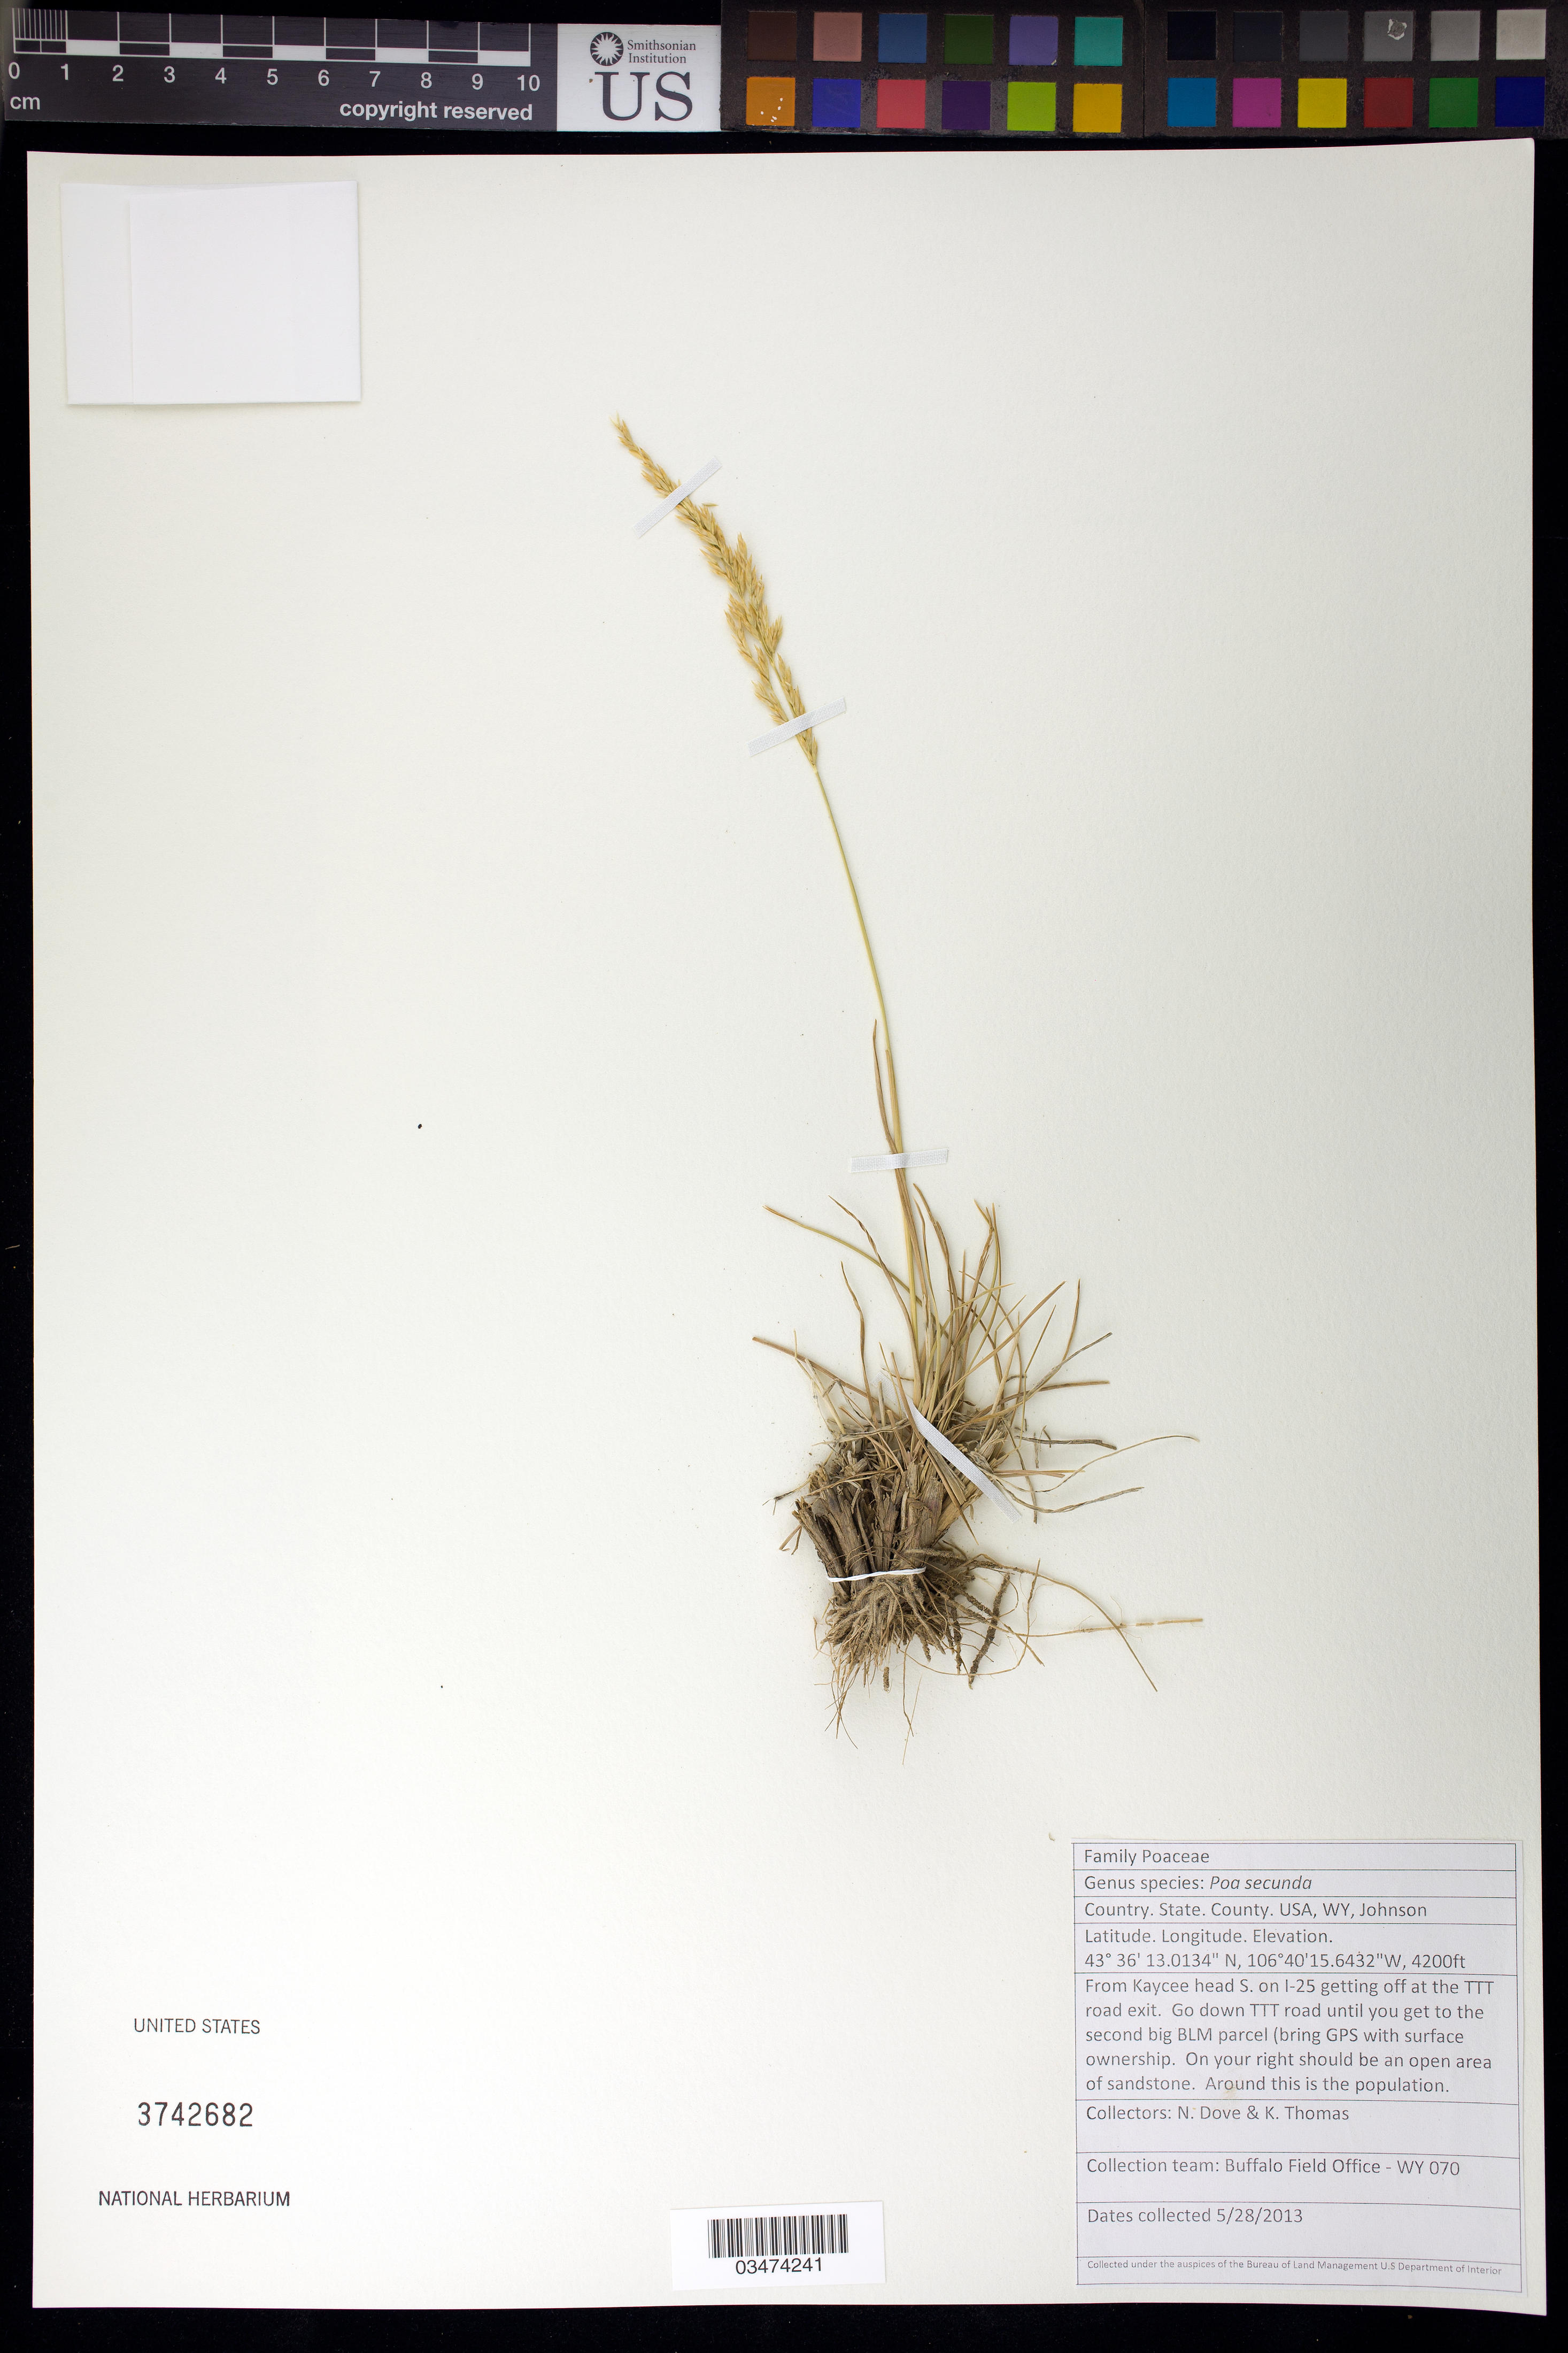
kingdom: Plantae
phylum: Tracheophyta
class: Liliopsida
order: Poales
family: Poaceae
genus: Poa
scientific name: Poa secunda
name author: J. Presl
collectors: N. Dove & K. Thomas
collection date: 2013-05-28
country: United States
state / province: Wyoming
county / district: Johnson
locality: From Kaycee head S on I-25 to TTT road exit. Go down TTT road until the second big BLM parcel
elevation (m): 1280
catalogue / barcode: US 3742682